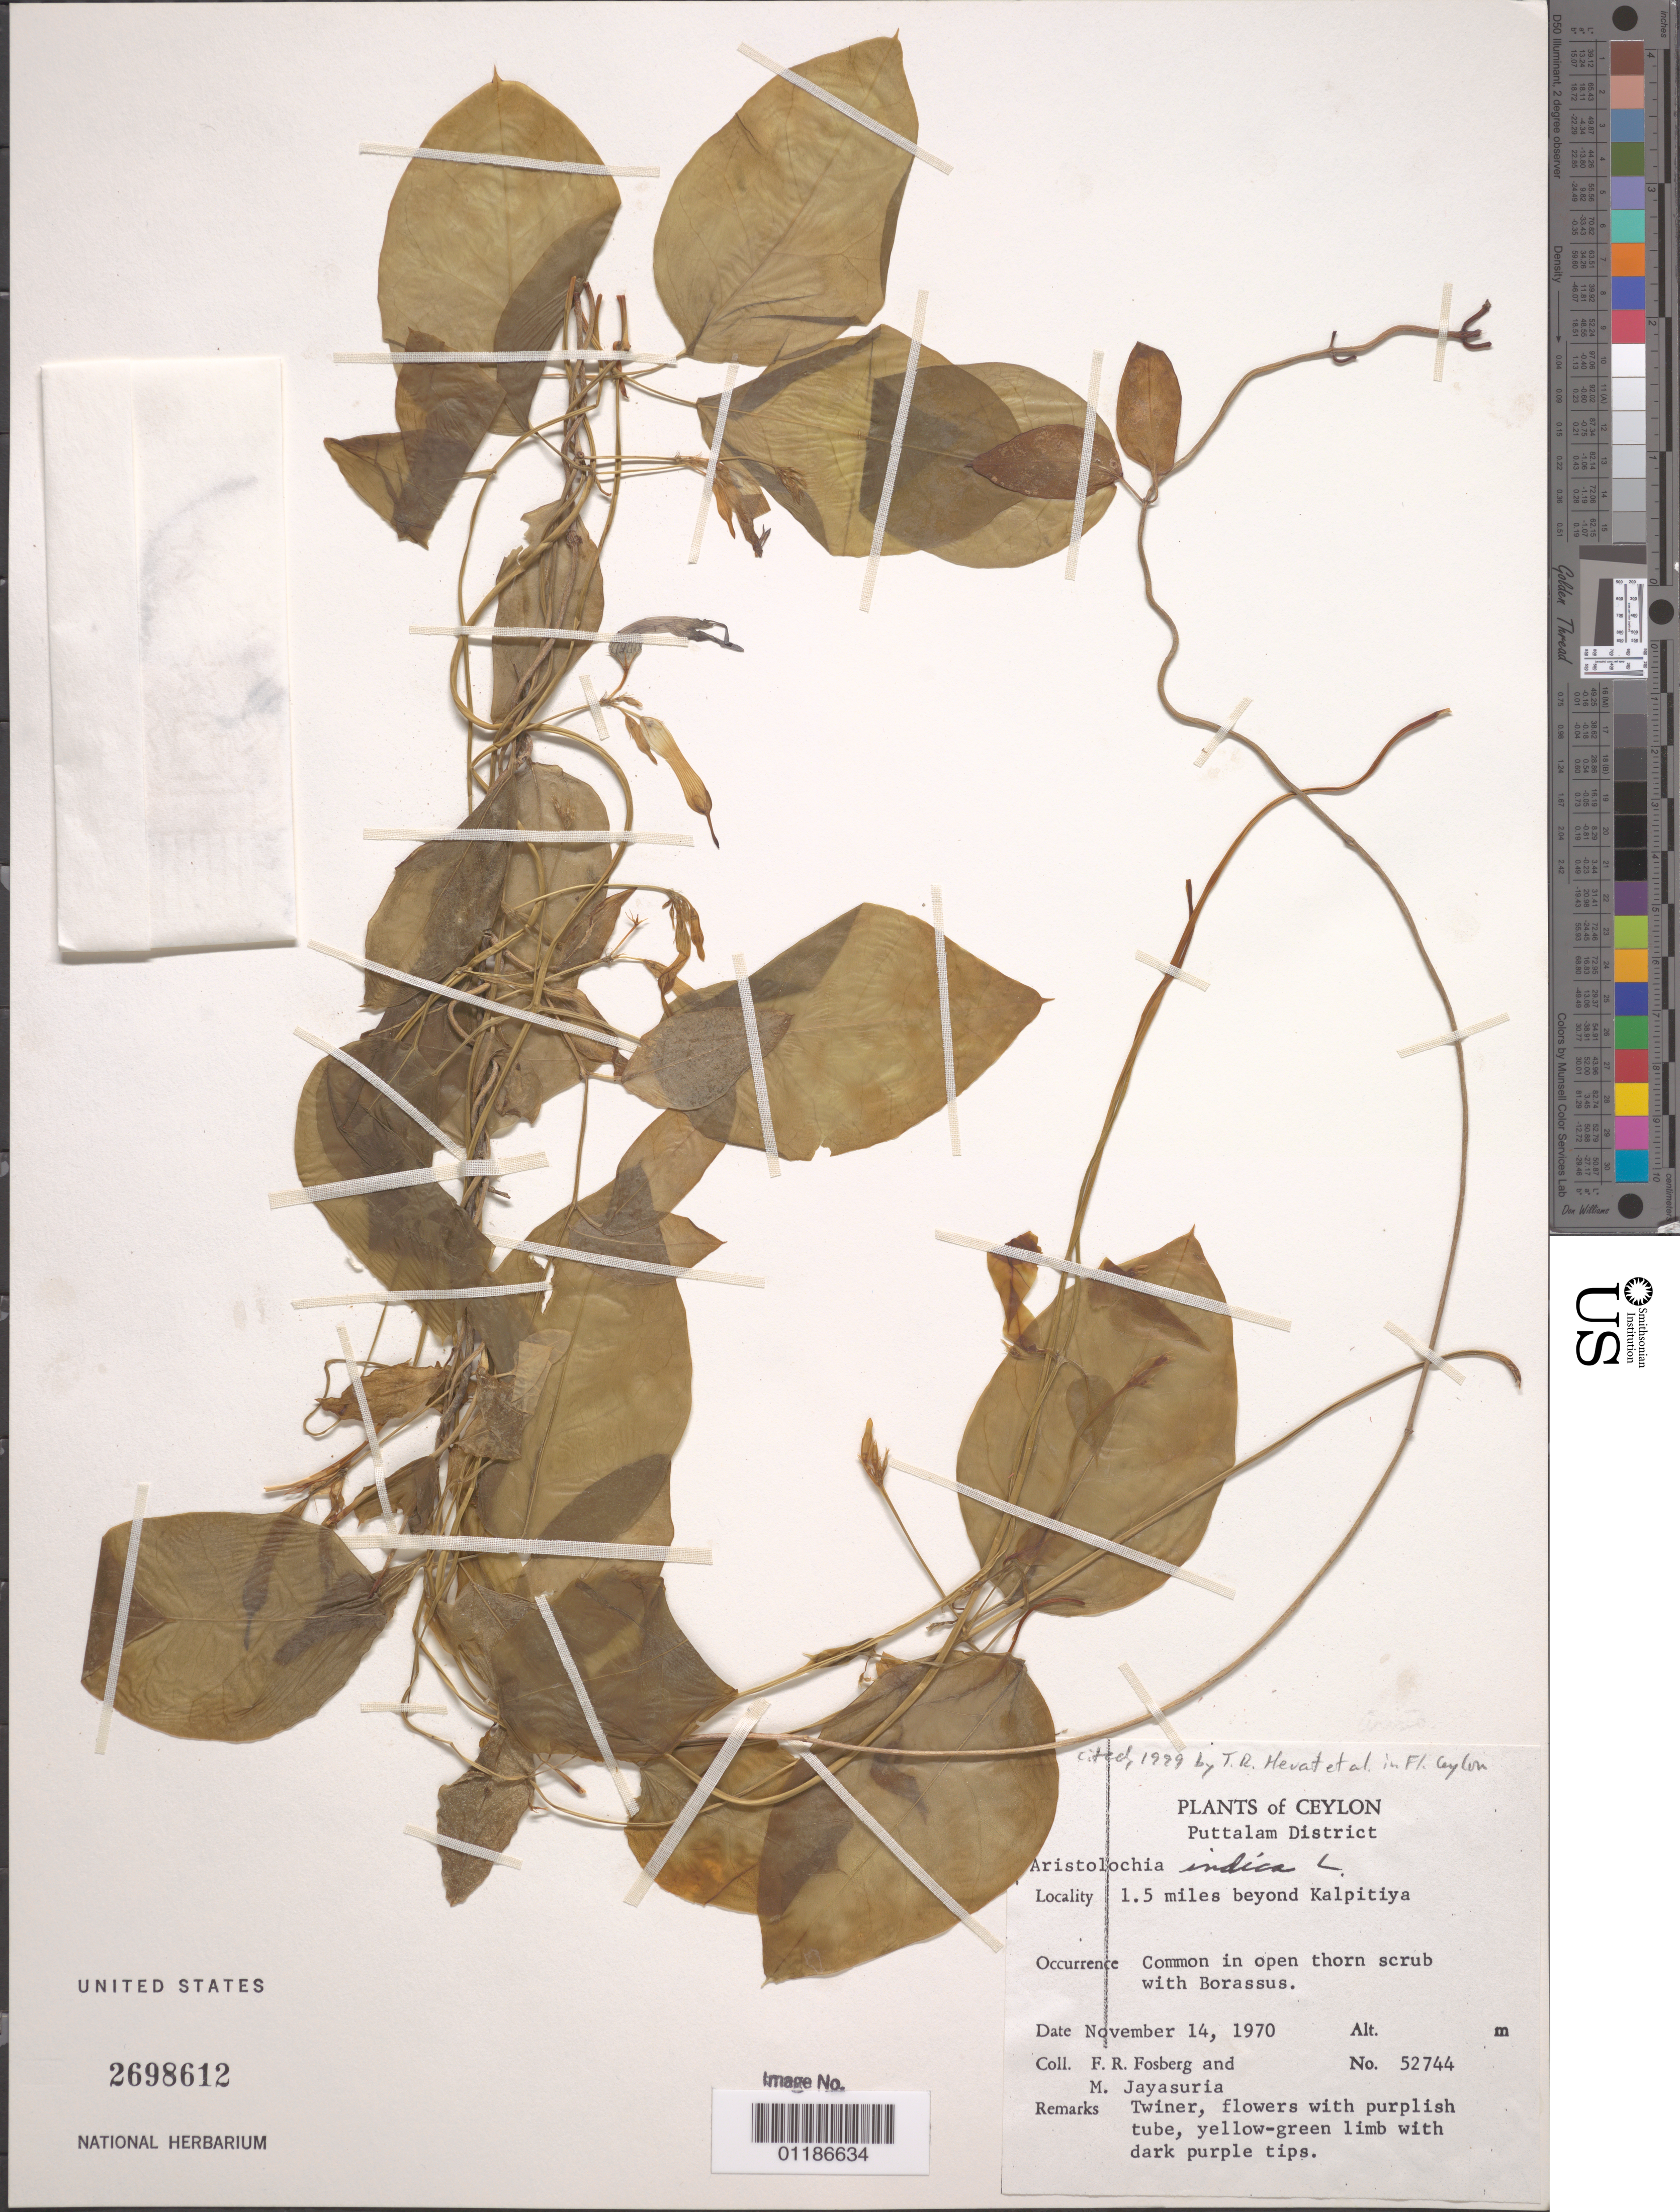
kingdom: Plantae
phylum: Tracheophyta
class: Magnoliopsida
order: Piperales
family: Aristolochiaceae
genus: Aristolochia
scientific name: Aristolochia indica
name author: L.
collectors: F. R. Fosberg & M. Jayasuriya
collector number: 52744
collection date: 1970-11-14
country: Sri Lanka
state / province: North Western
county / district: Puttalam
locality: Puttalam District; 1.5 miles beyond Kalpitiya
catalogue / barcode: US 2698612